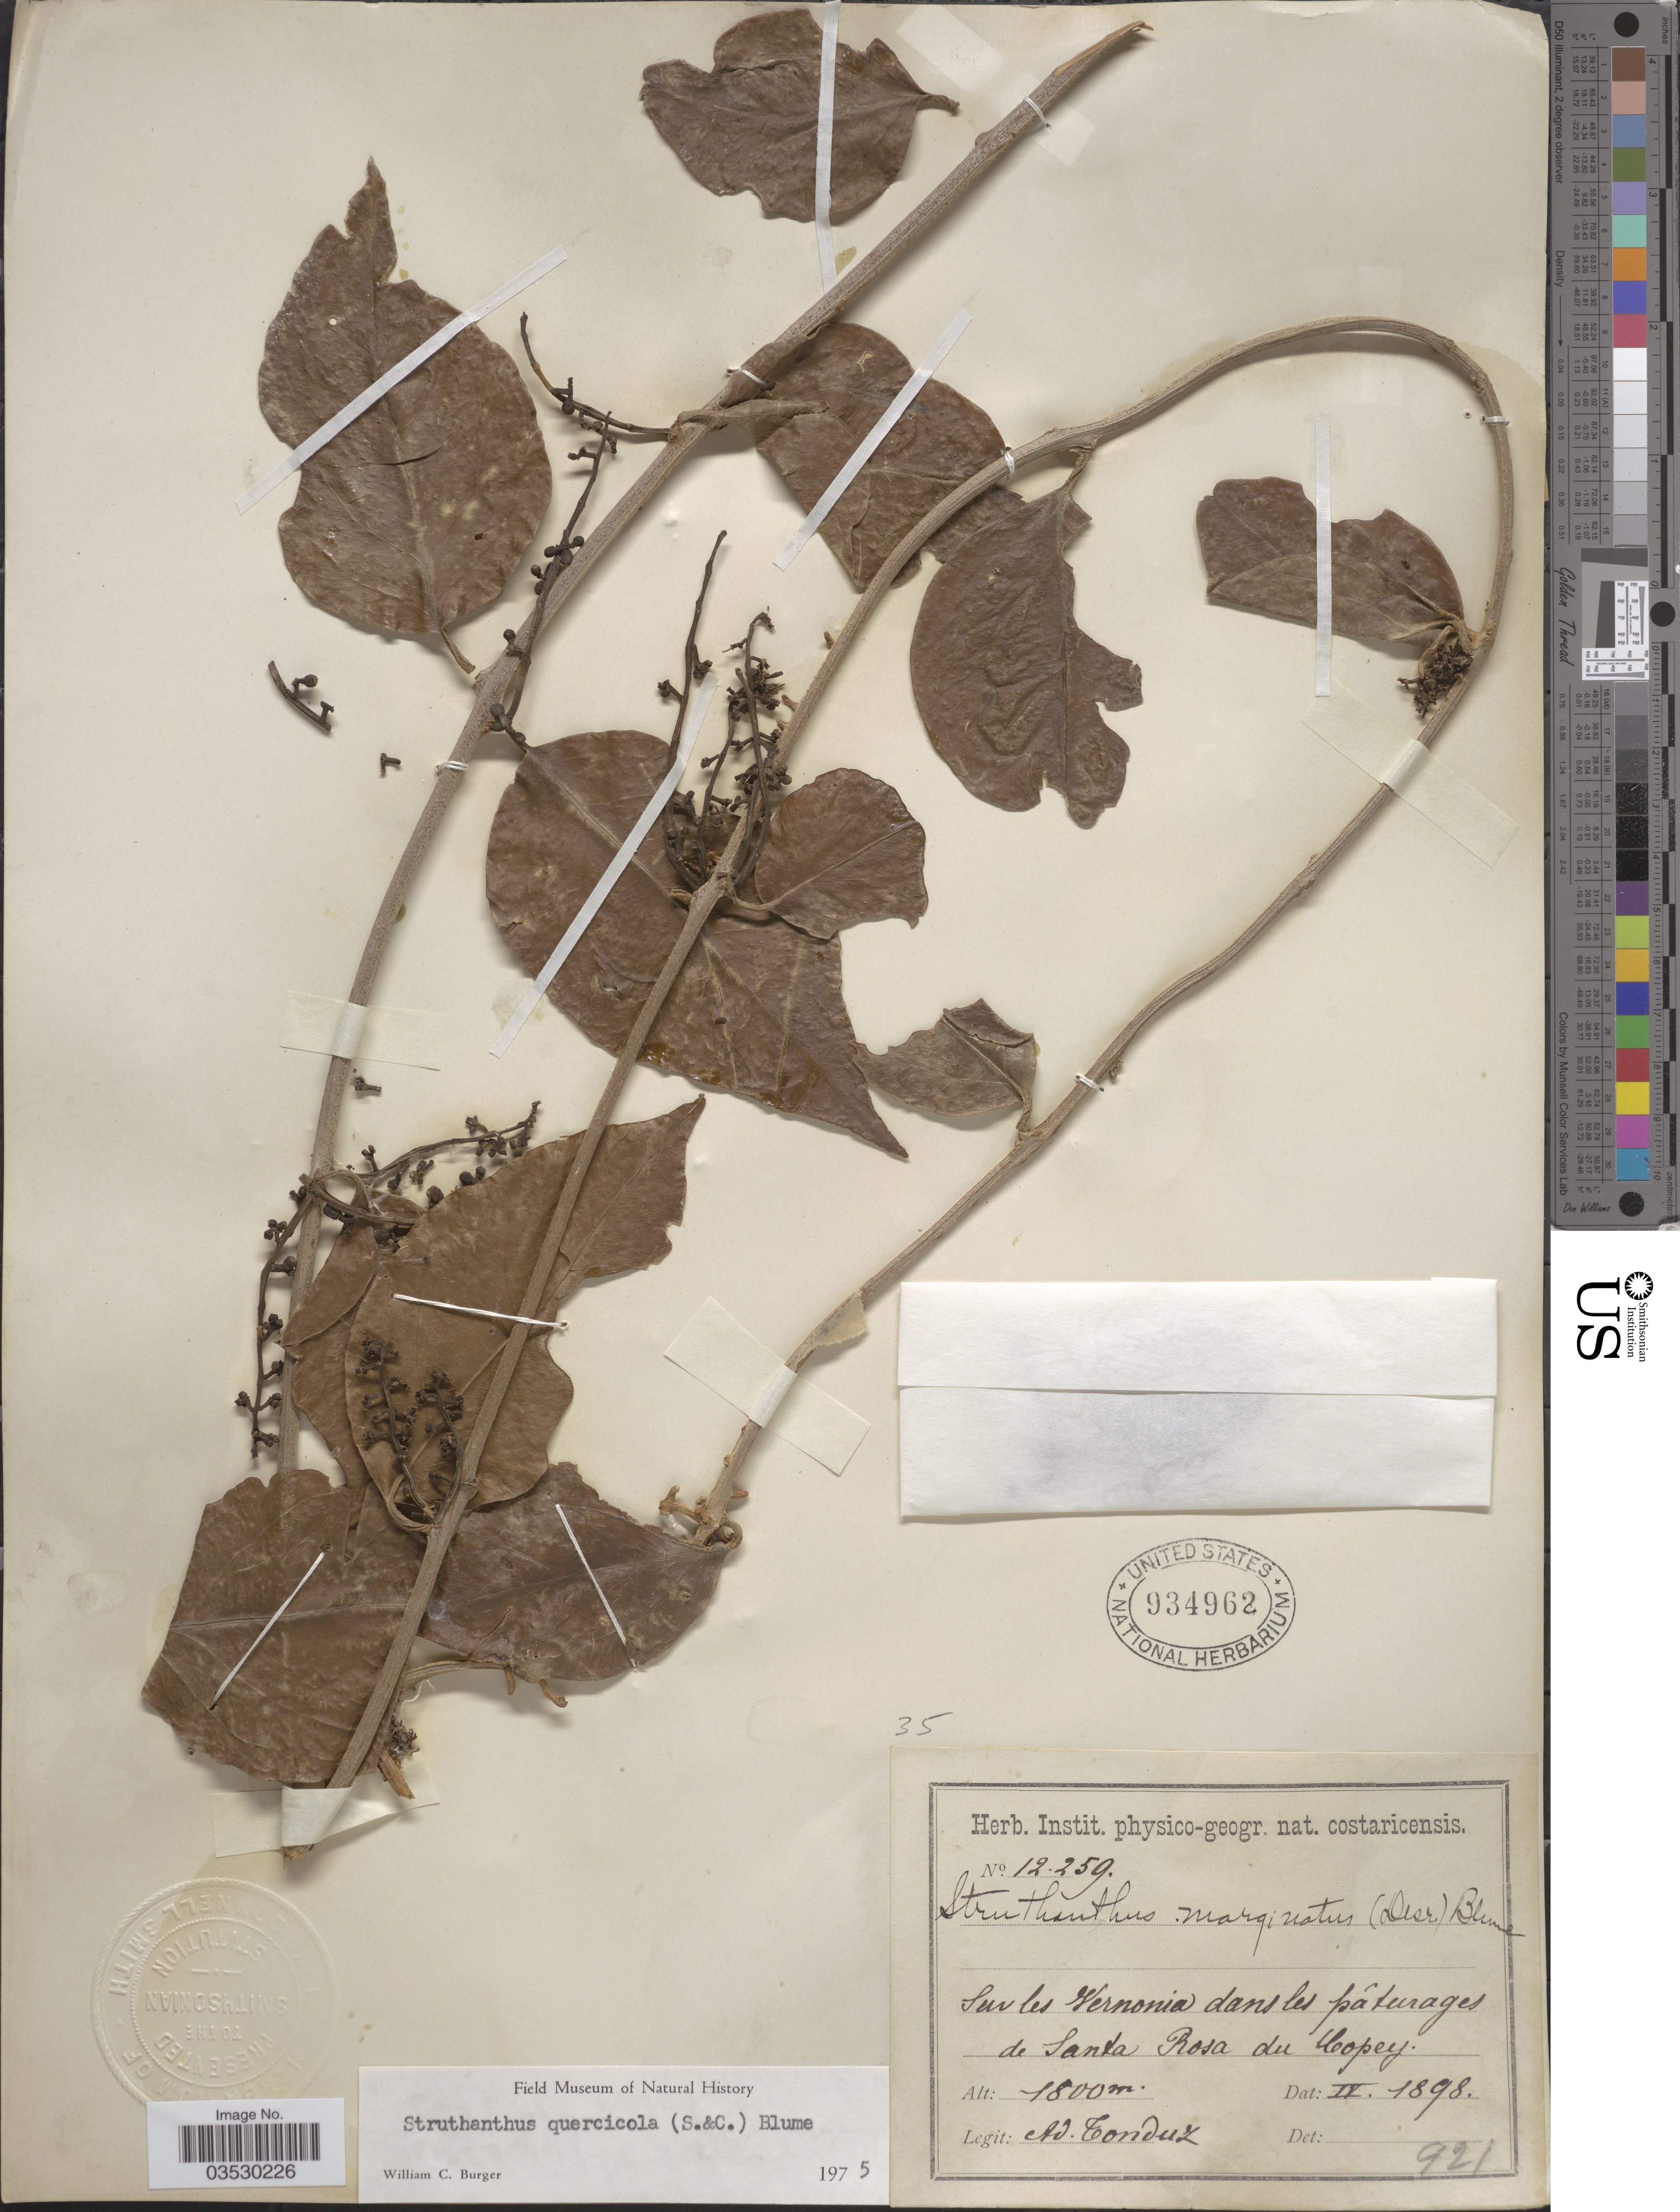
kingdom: Plantae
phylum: Tracheophyta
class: Magnoliopsida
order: Santalales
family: Loranthaceae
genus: Struthanthus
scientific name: Struthanthus quercicola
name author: (Kuijt) Cham. & Schltr.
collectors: A. Tonduz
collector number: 12259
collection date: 1898-04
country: Costa Rica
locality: Sur les Vernonia dans les pâturages de Santa Rosa du Copey.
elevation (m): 1800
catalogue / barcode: US 934962